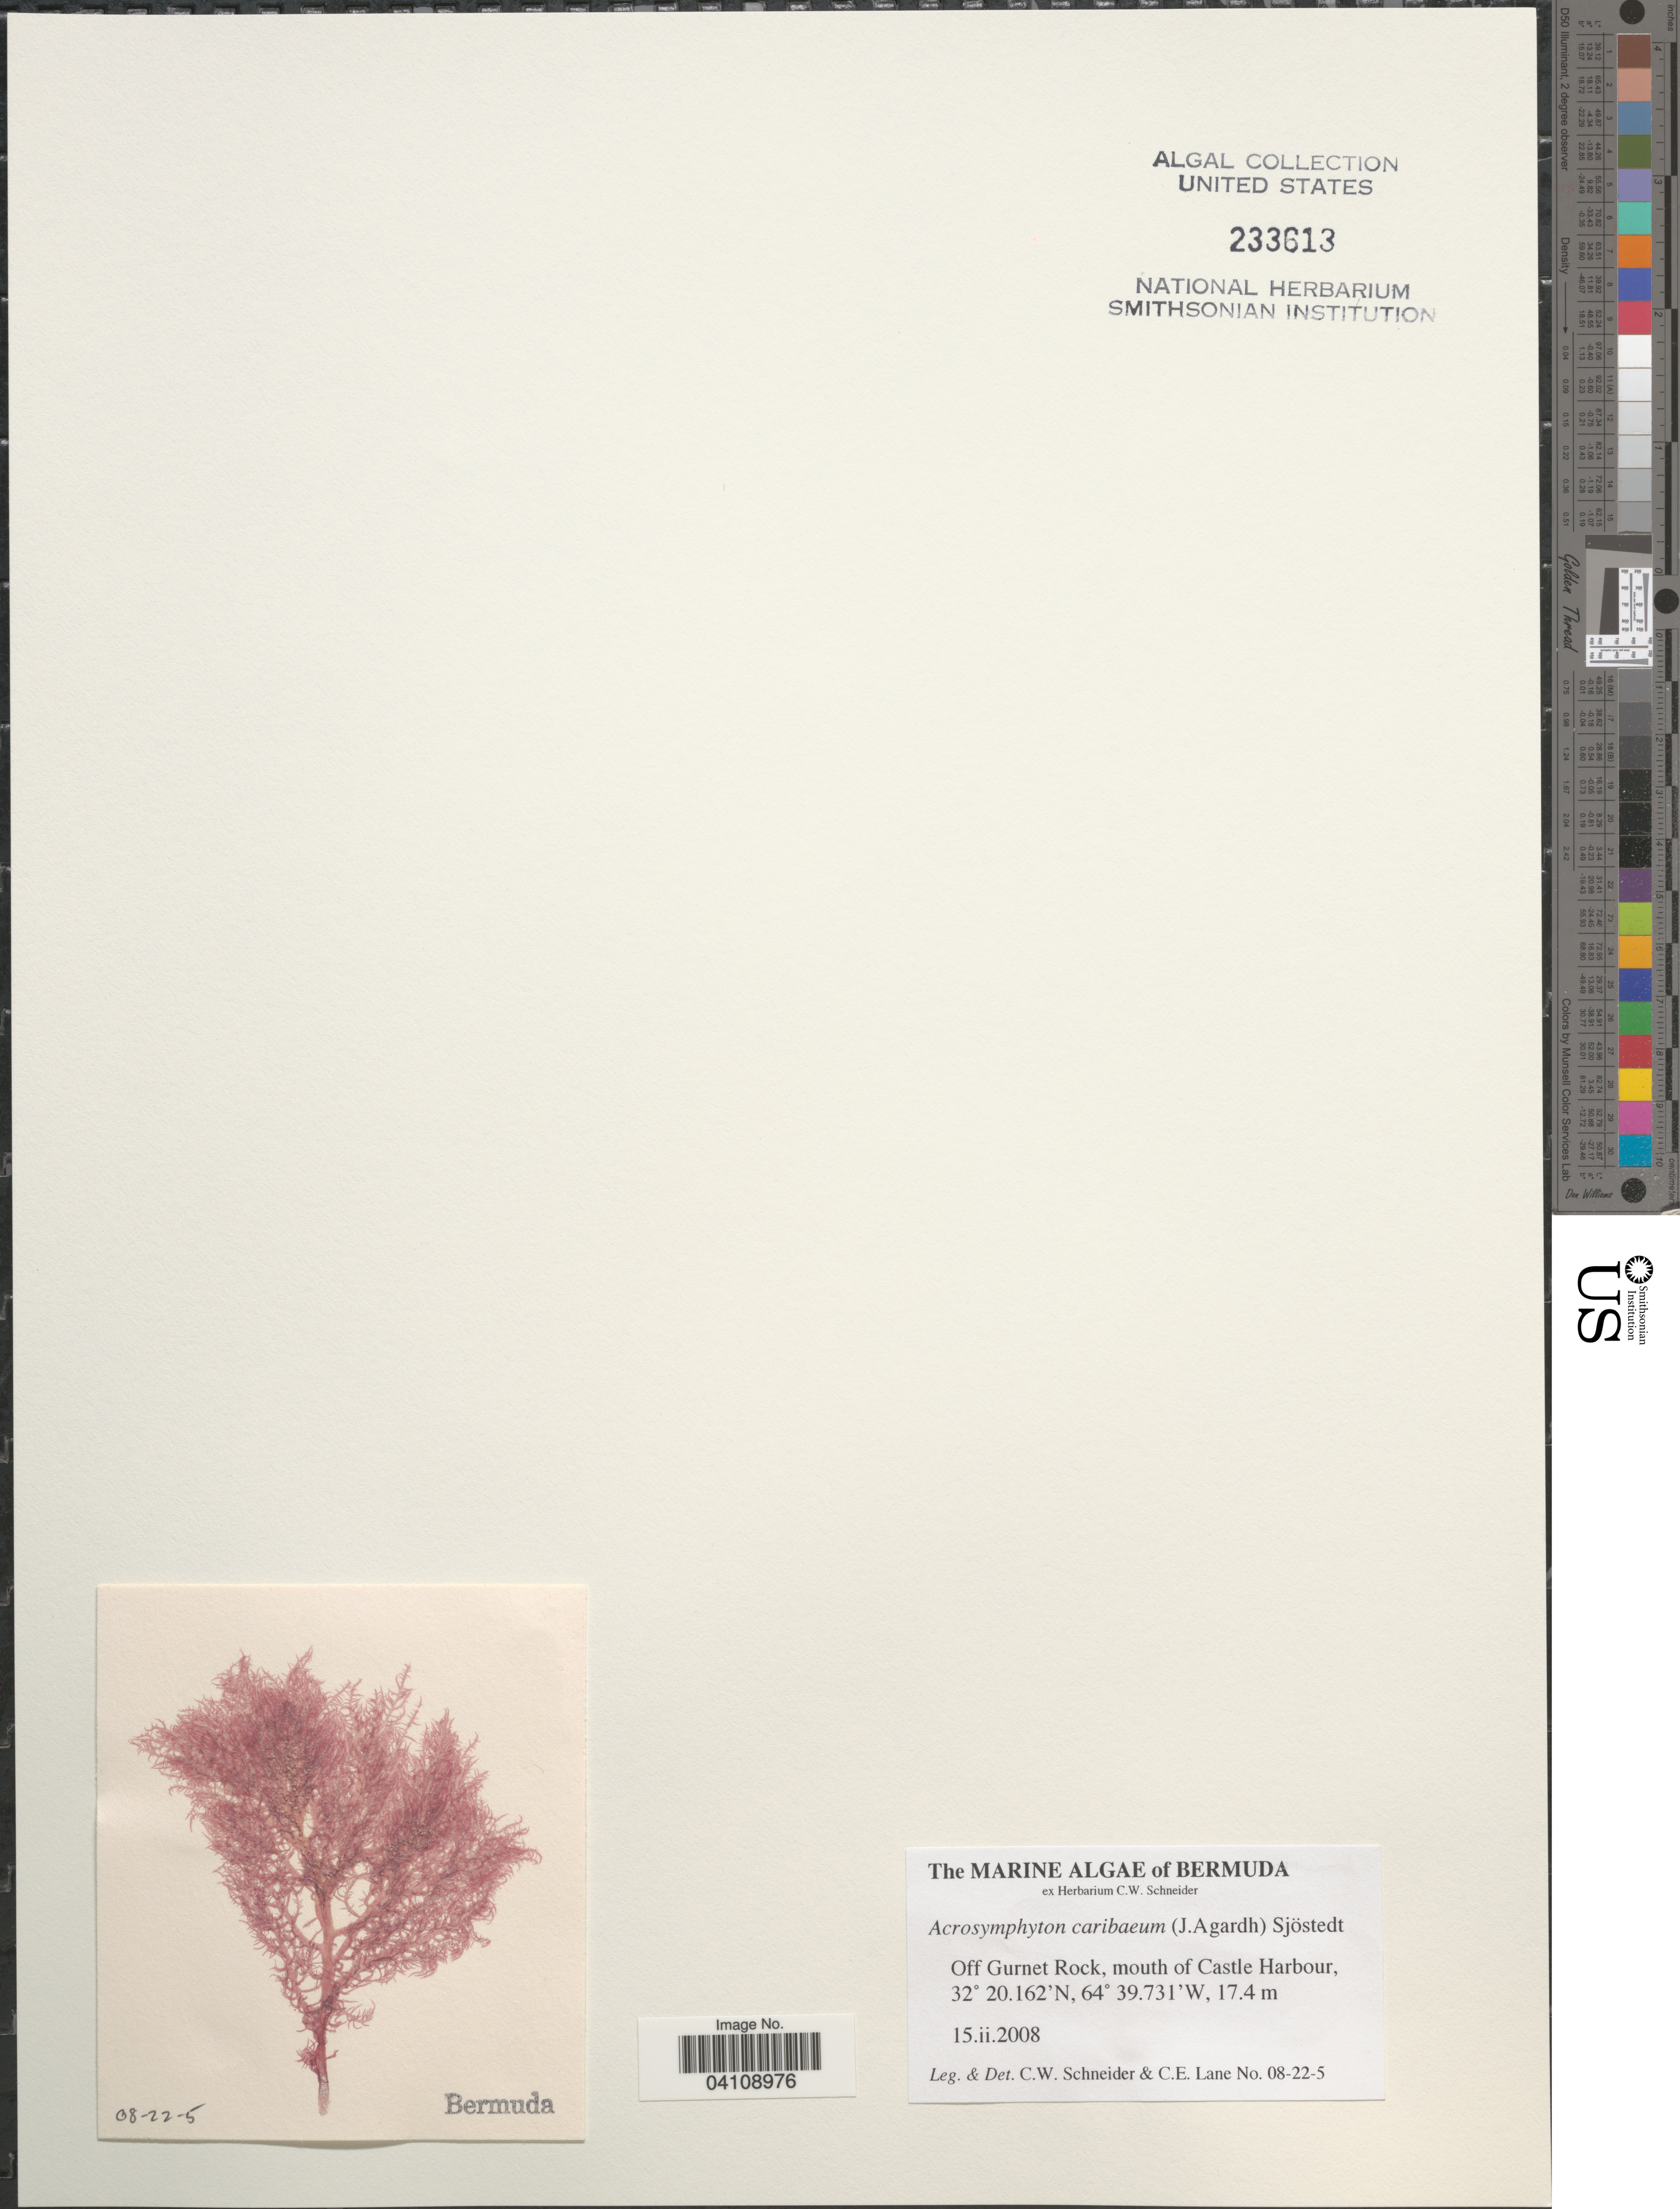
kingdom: Plantae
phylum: Rhodophyta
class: Florideophyceae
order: Acrosymphytales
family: Acrosymphytaceae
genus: Acrosymphyton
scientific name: Acrosymphyton caribaeum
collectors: C. W.Schneider & C. E. Lane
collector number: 08-22-5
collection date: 2008-02-15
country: Bermuda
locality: Off Gurnet Rock, mouth of Castle Harbour.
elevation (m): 17.4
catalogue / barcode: US 233613